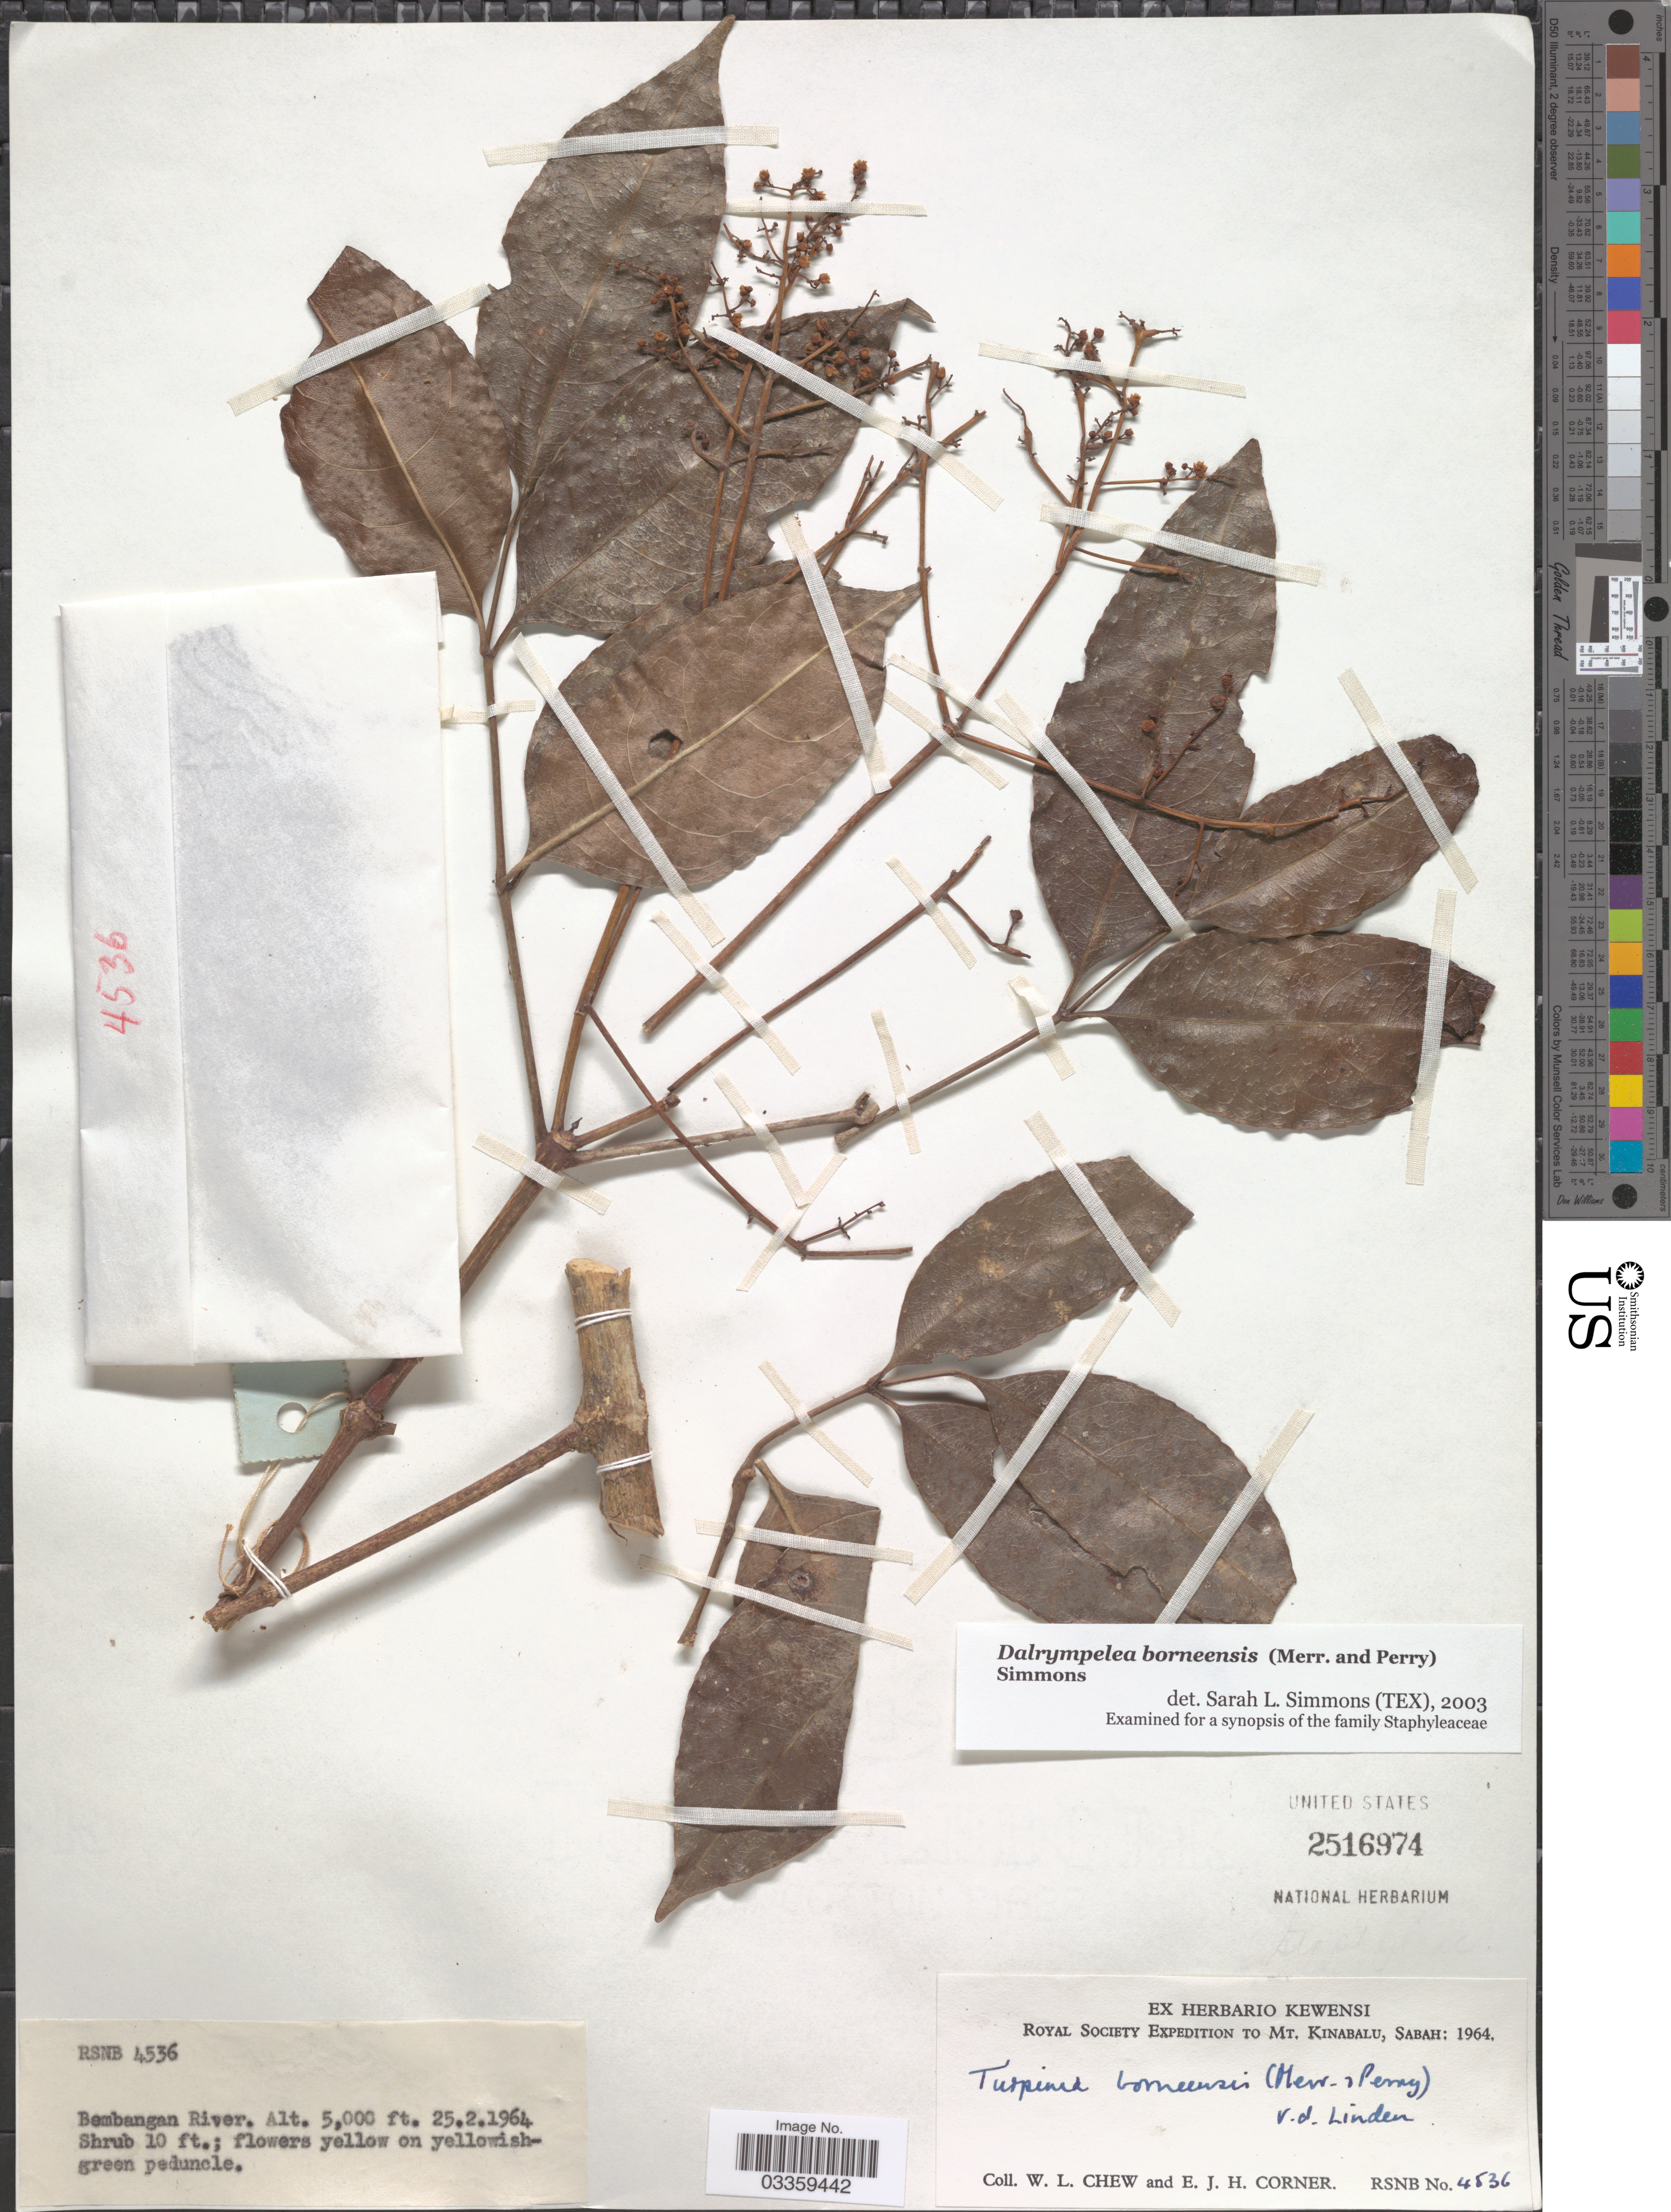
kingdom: Plantae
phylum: Tracheophyta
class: Magnoliopsida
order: Crossosomatales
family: Staphyleaceae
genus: Dalrympelea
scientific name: Dalrympelea borneensis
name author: (Merr. & L.M. Perry) Nor-Ezzaw.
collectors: W. Chew & E. Corner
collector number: RSNB 4536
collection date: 1964-02-25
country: Malaysia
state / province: Sabah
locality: Mt. Kinabalu. Bembangan River.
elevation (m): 1524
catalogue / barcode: US 2516974